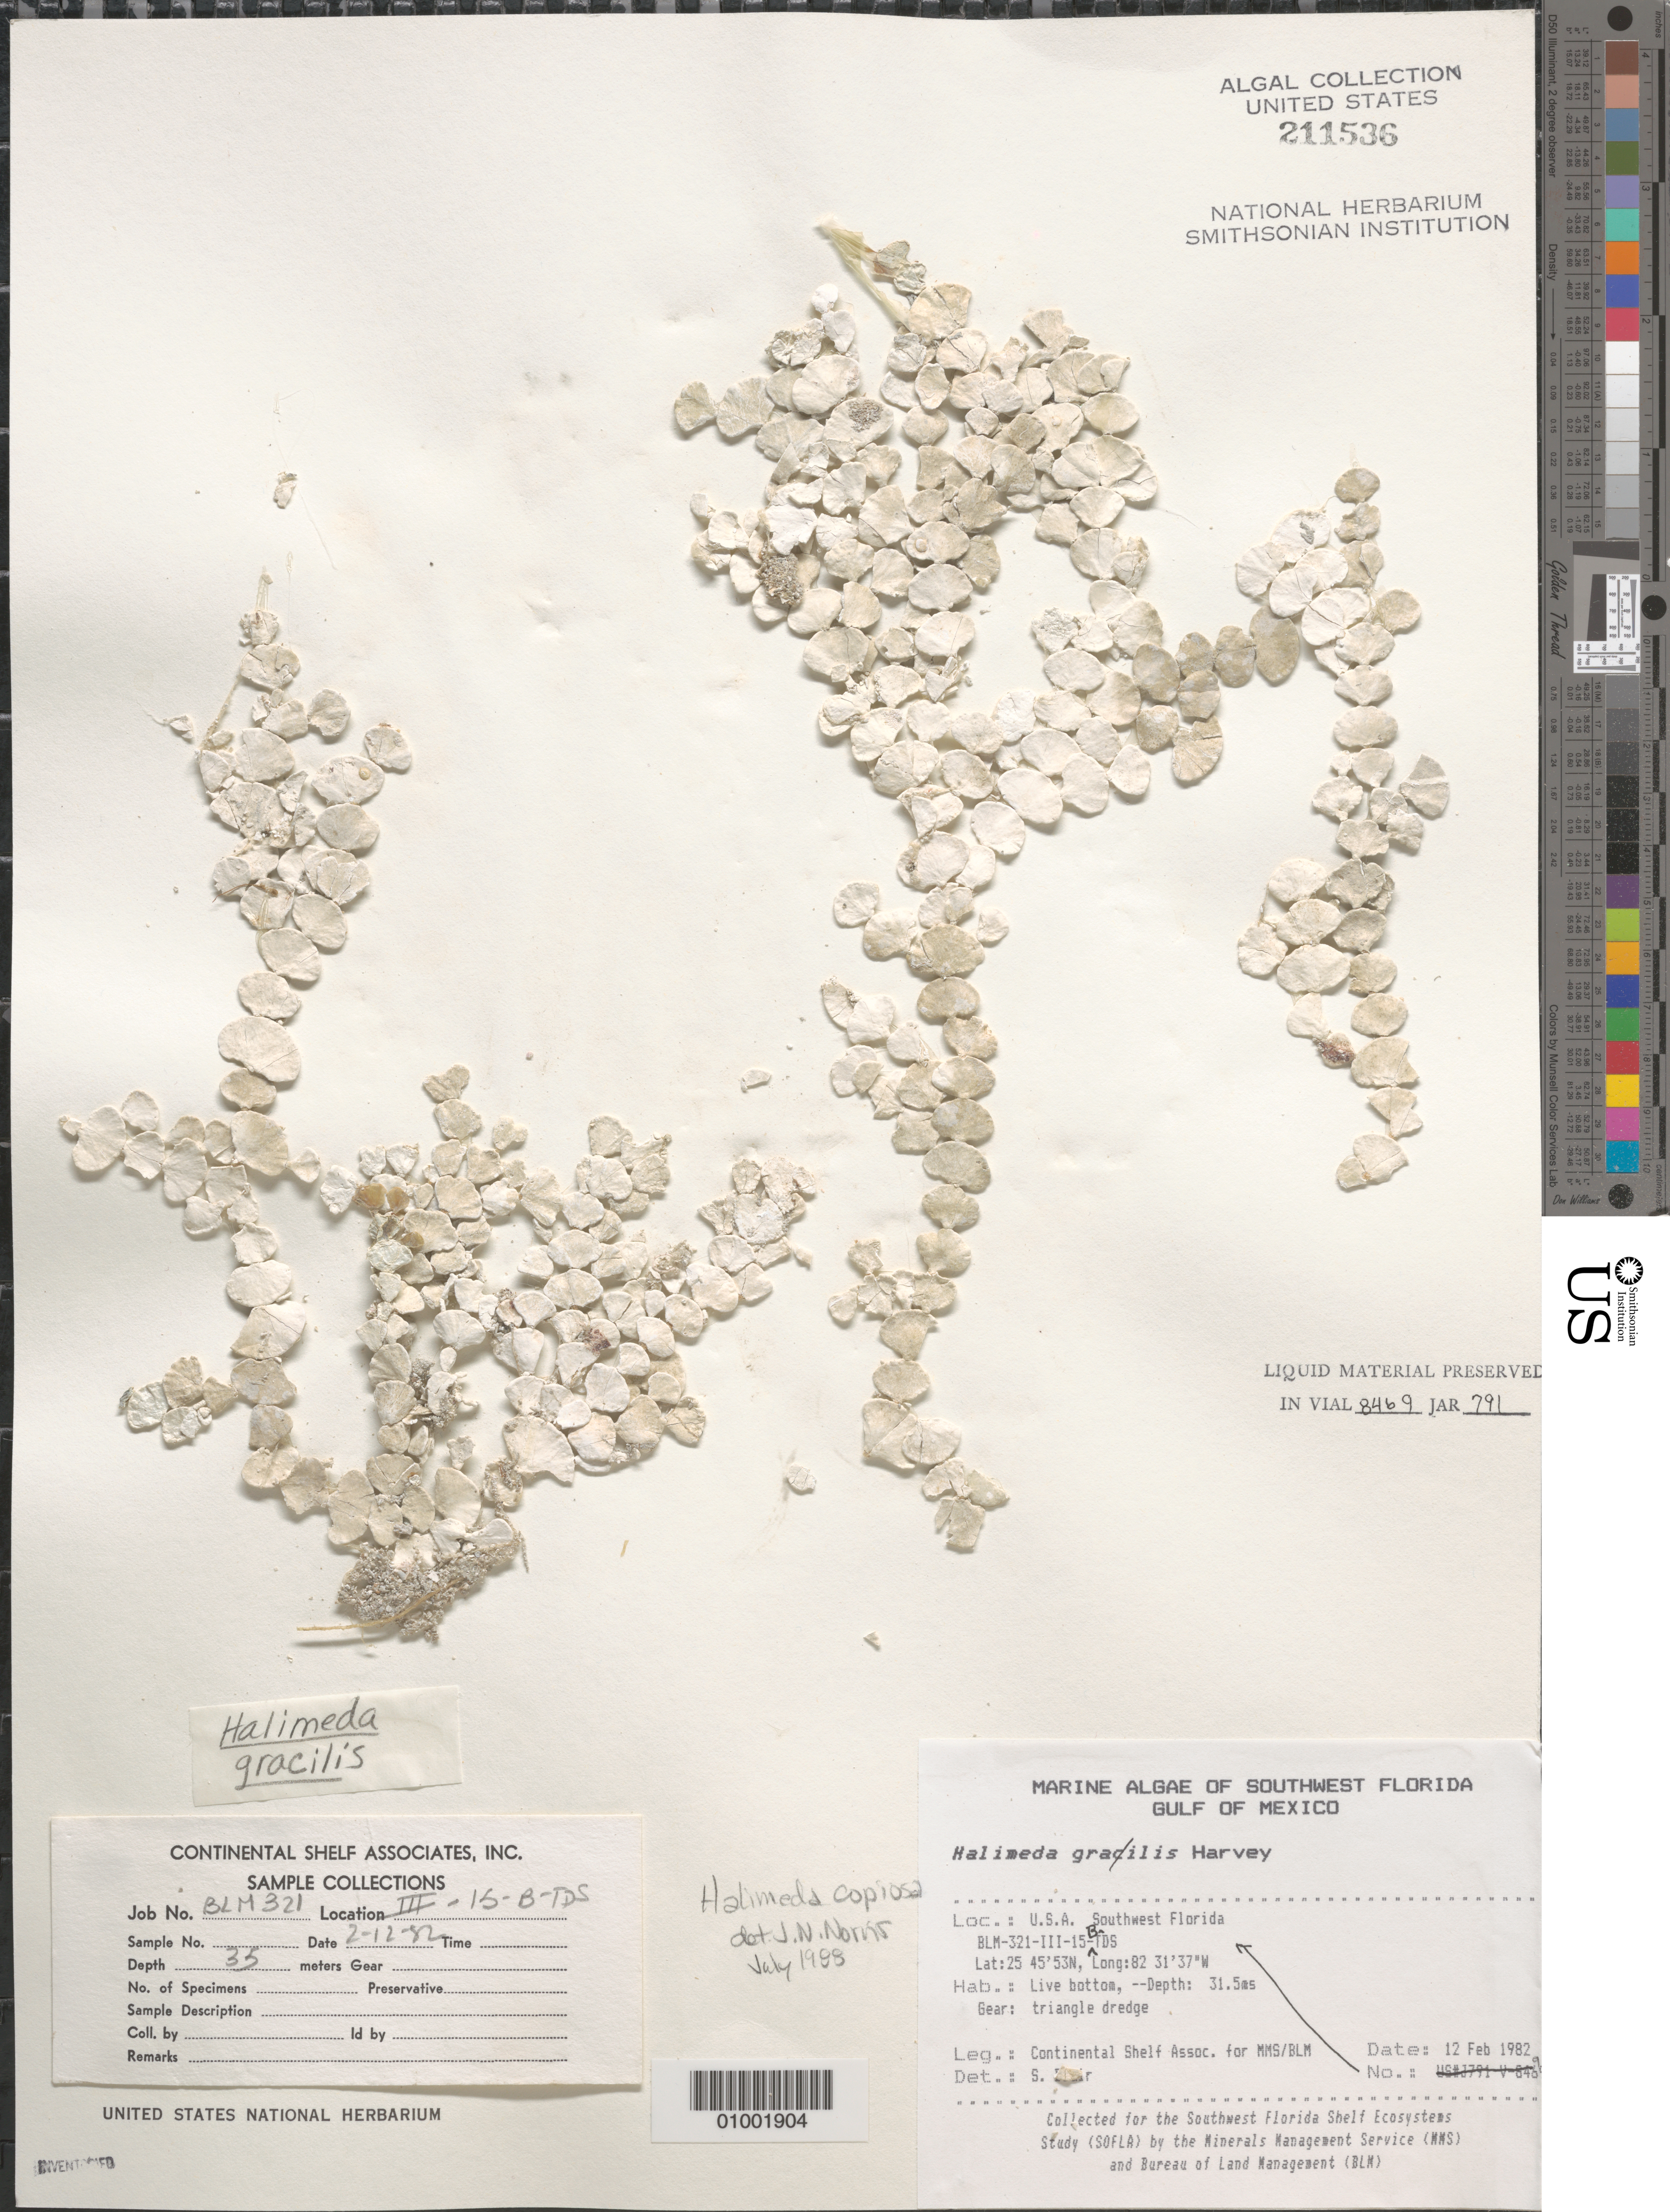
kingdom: Plantae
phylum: Chlorophyta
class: Ulvophyceae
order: Bryopsidales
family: Halimedaceae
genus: Halimeda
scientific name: Halimeda copiosa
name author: Goreau & E.A. Graham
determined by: Norris, James N.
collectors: Continental Shelf Associates for the MMS/BLM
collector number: BLM-321-III-15-B-TDS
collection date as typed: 12 Feb 1982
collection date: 1982-02-12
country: United States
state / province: Florida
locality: Gulf of Mexico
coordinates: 25 45'53"N, 82 31'37"W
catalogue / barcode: US 211536